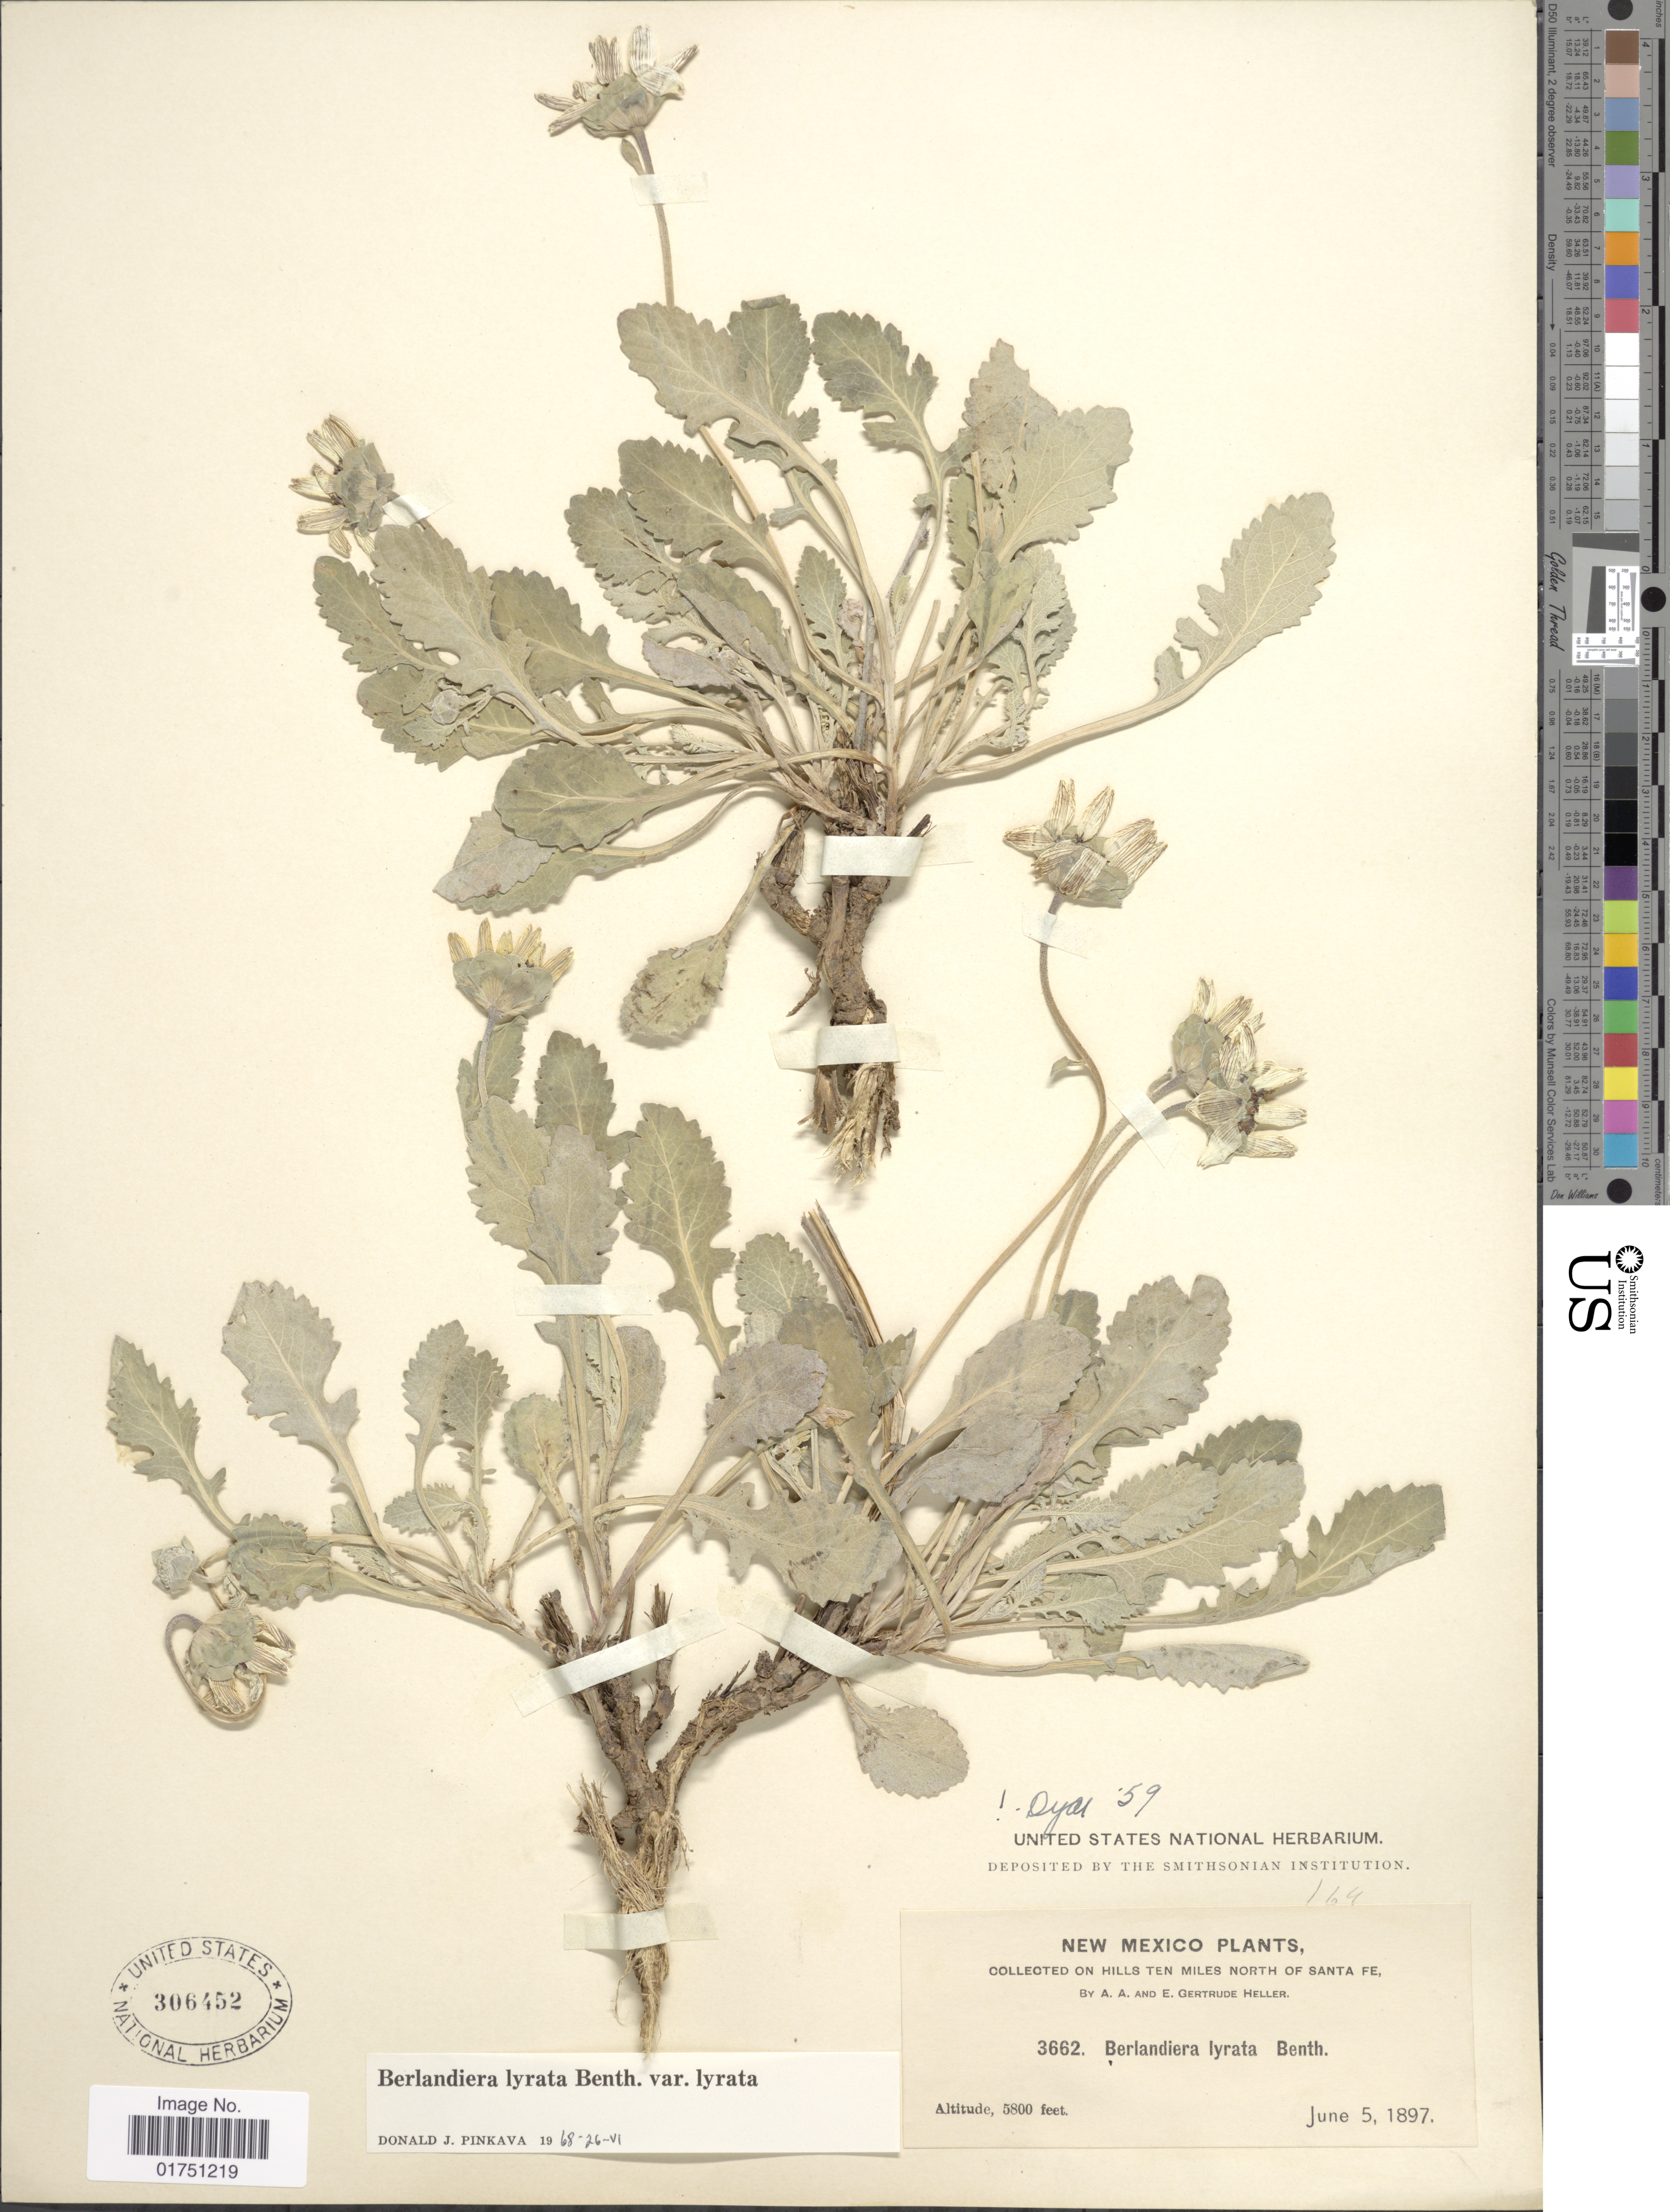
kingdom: Plantae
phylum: Tracheophyta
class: Magnoliopsida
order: Asterales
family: Asteraceae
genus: Berlandiera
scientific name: Berlandiera lyrata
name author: Benth.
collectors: A. A. Heller & E. G. Heller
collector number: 3662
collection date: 1897-06-05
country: United States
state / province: New Mexico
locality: On hills ten miles North of Santa Fe.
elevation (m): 1768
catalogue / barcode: US 306452